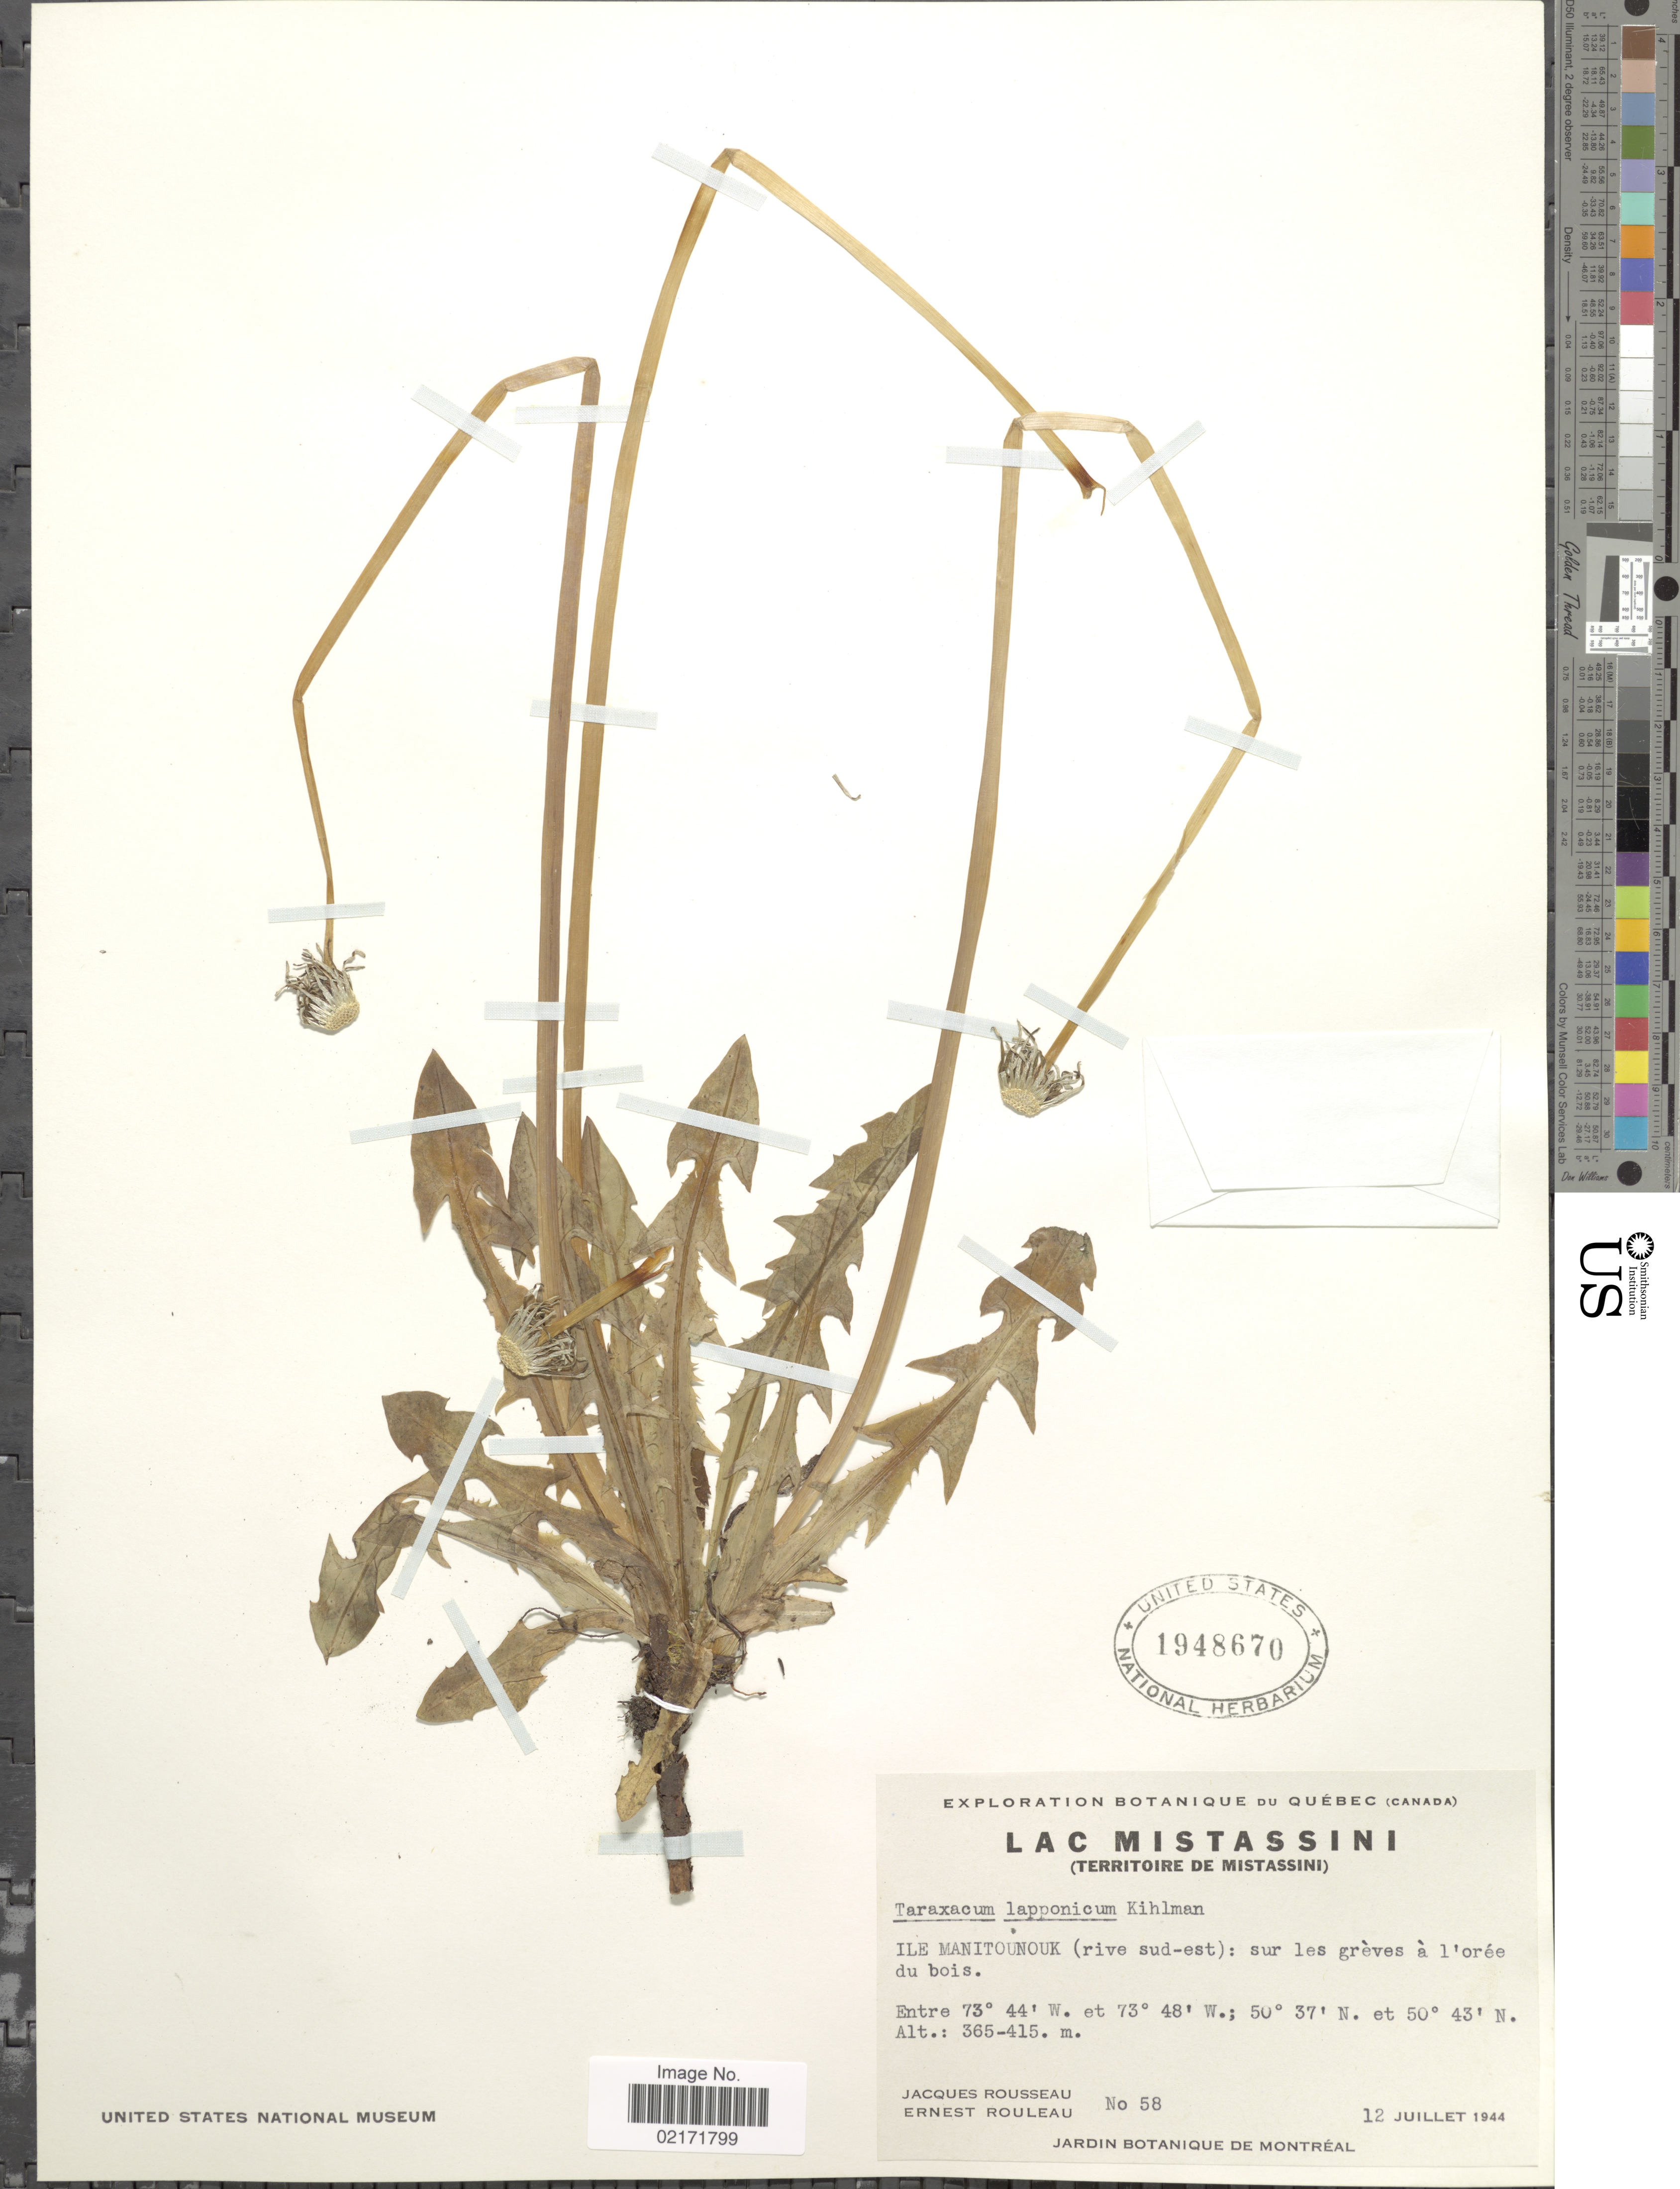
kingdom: Plantae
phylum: Tracheophyta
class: Magnoliopsida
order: Asterales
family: Asteraceae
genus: Taraxacum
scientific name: Taraxacum croceum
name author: Dahlst.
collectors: J. Rousseau & J. Rouleau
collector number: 58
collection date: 1944-07-12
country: Canada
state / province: Quebec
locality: Ile Manitounouk (rive sud-est): sur les greves a l'oree du bois.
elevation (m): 365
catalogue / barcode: US 1948670